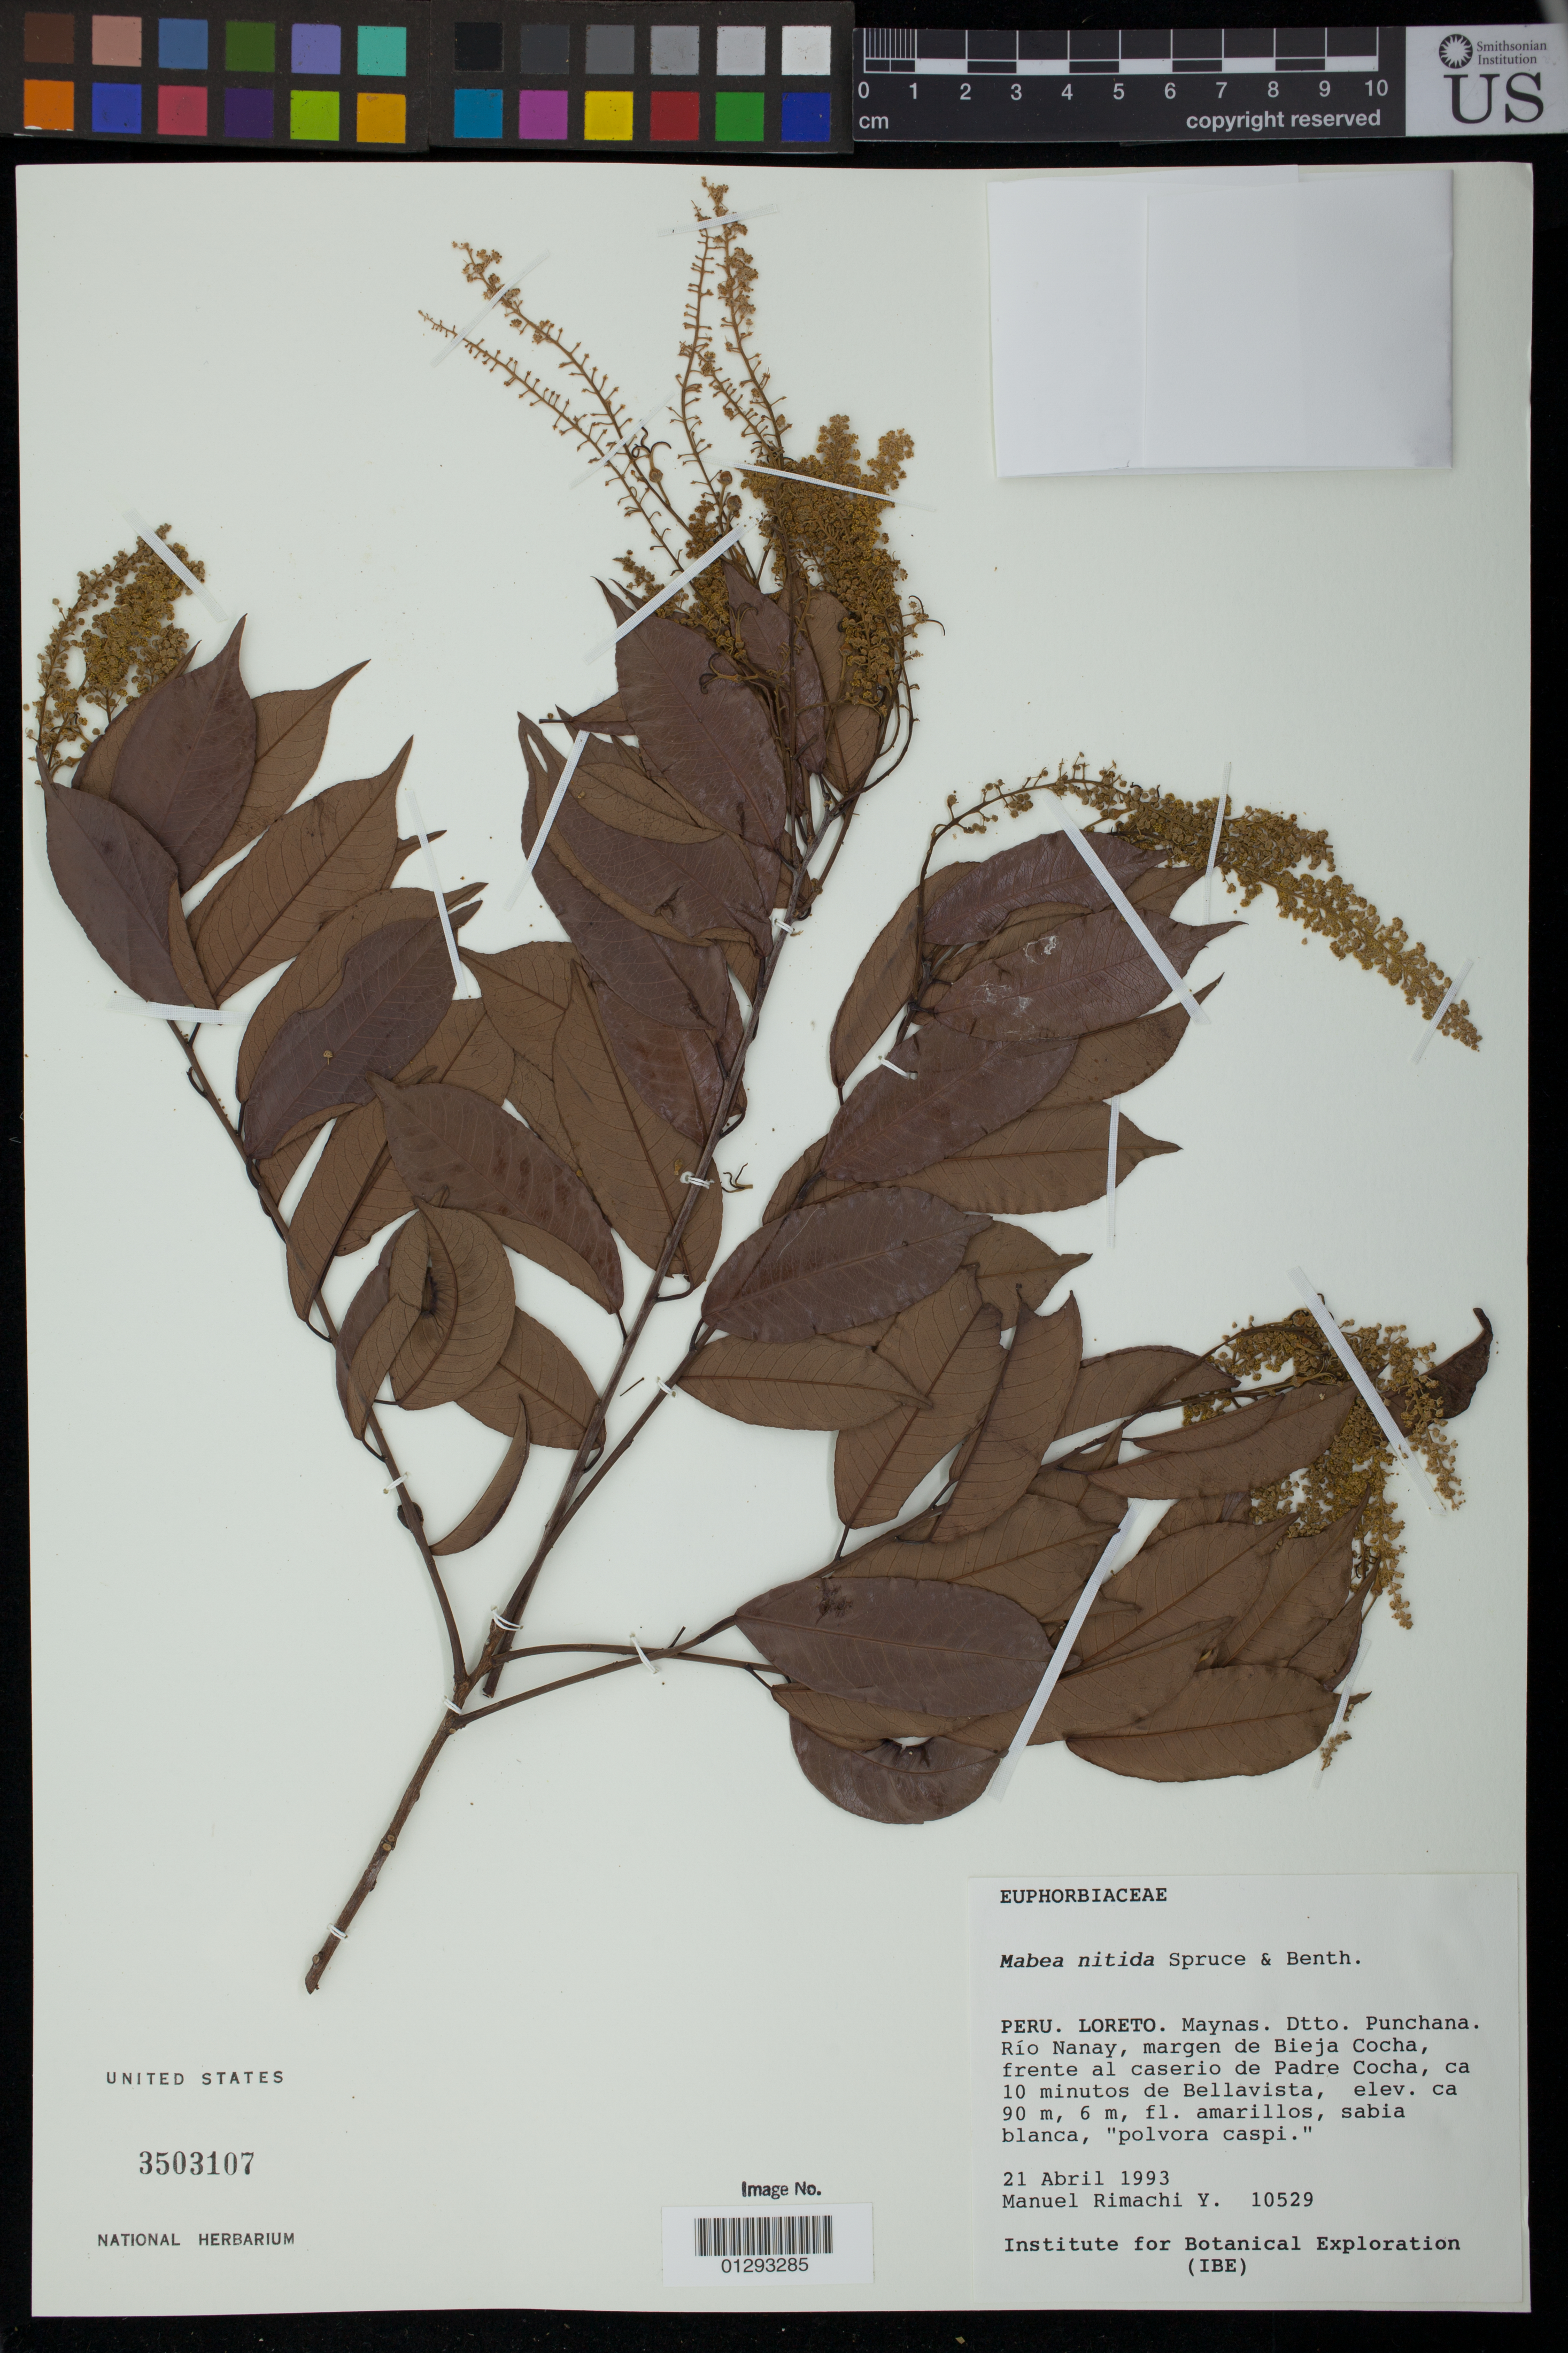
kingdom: Plantae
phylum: Tracheophyta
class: Magnoliopsida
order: Malpighiales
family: Euphorbiaceae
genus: Mabea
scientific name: Mabea nitida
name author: Spruce ex Benth.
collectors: M. Rimachi Y.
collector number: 10529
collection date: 1993-04-21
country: Peru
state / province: Loreto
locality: Maynas. Dtto. Punchana. Rio Nanay, margen de Bieja Cocha, frente al caserio de Padre Concha, ca 10 minutos de Bellavista.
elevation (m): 90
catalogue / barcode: US 3503107